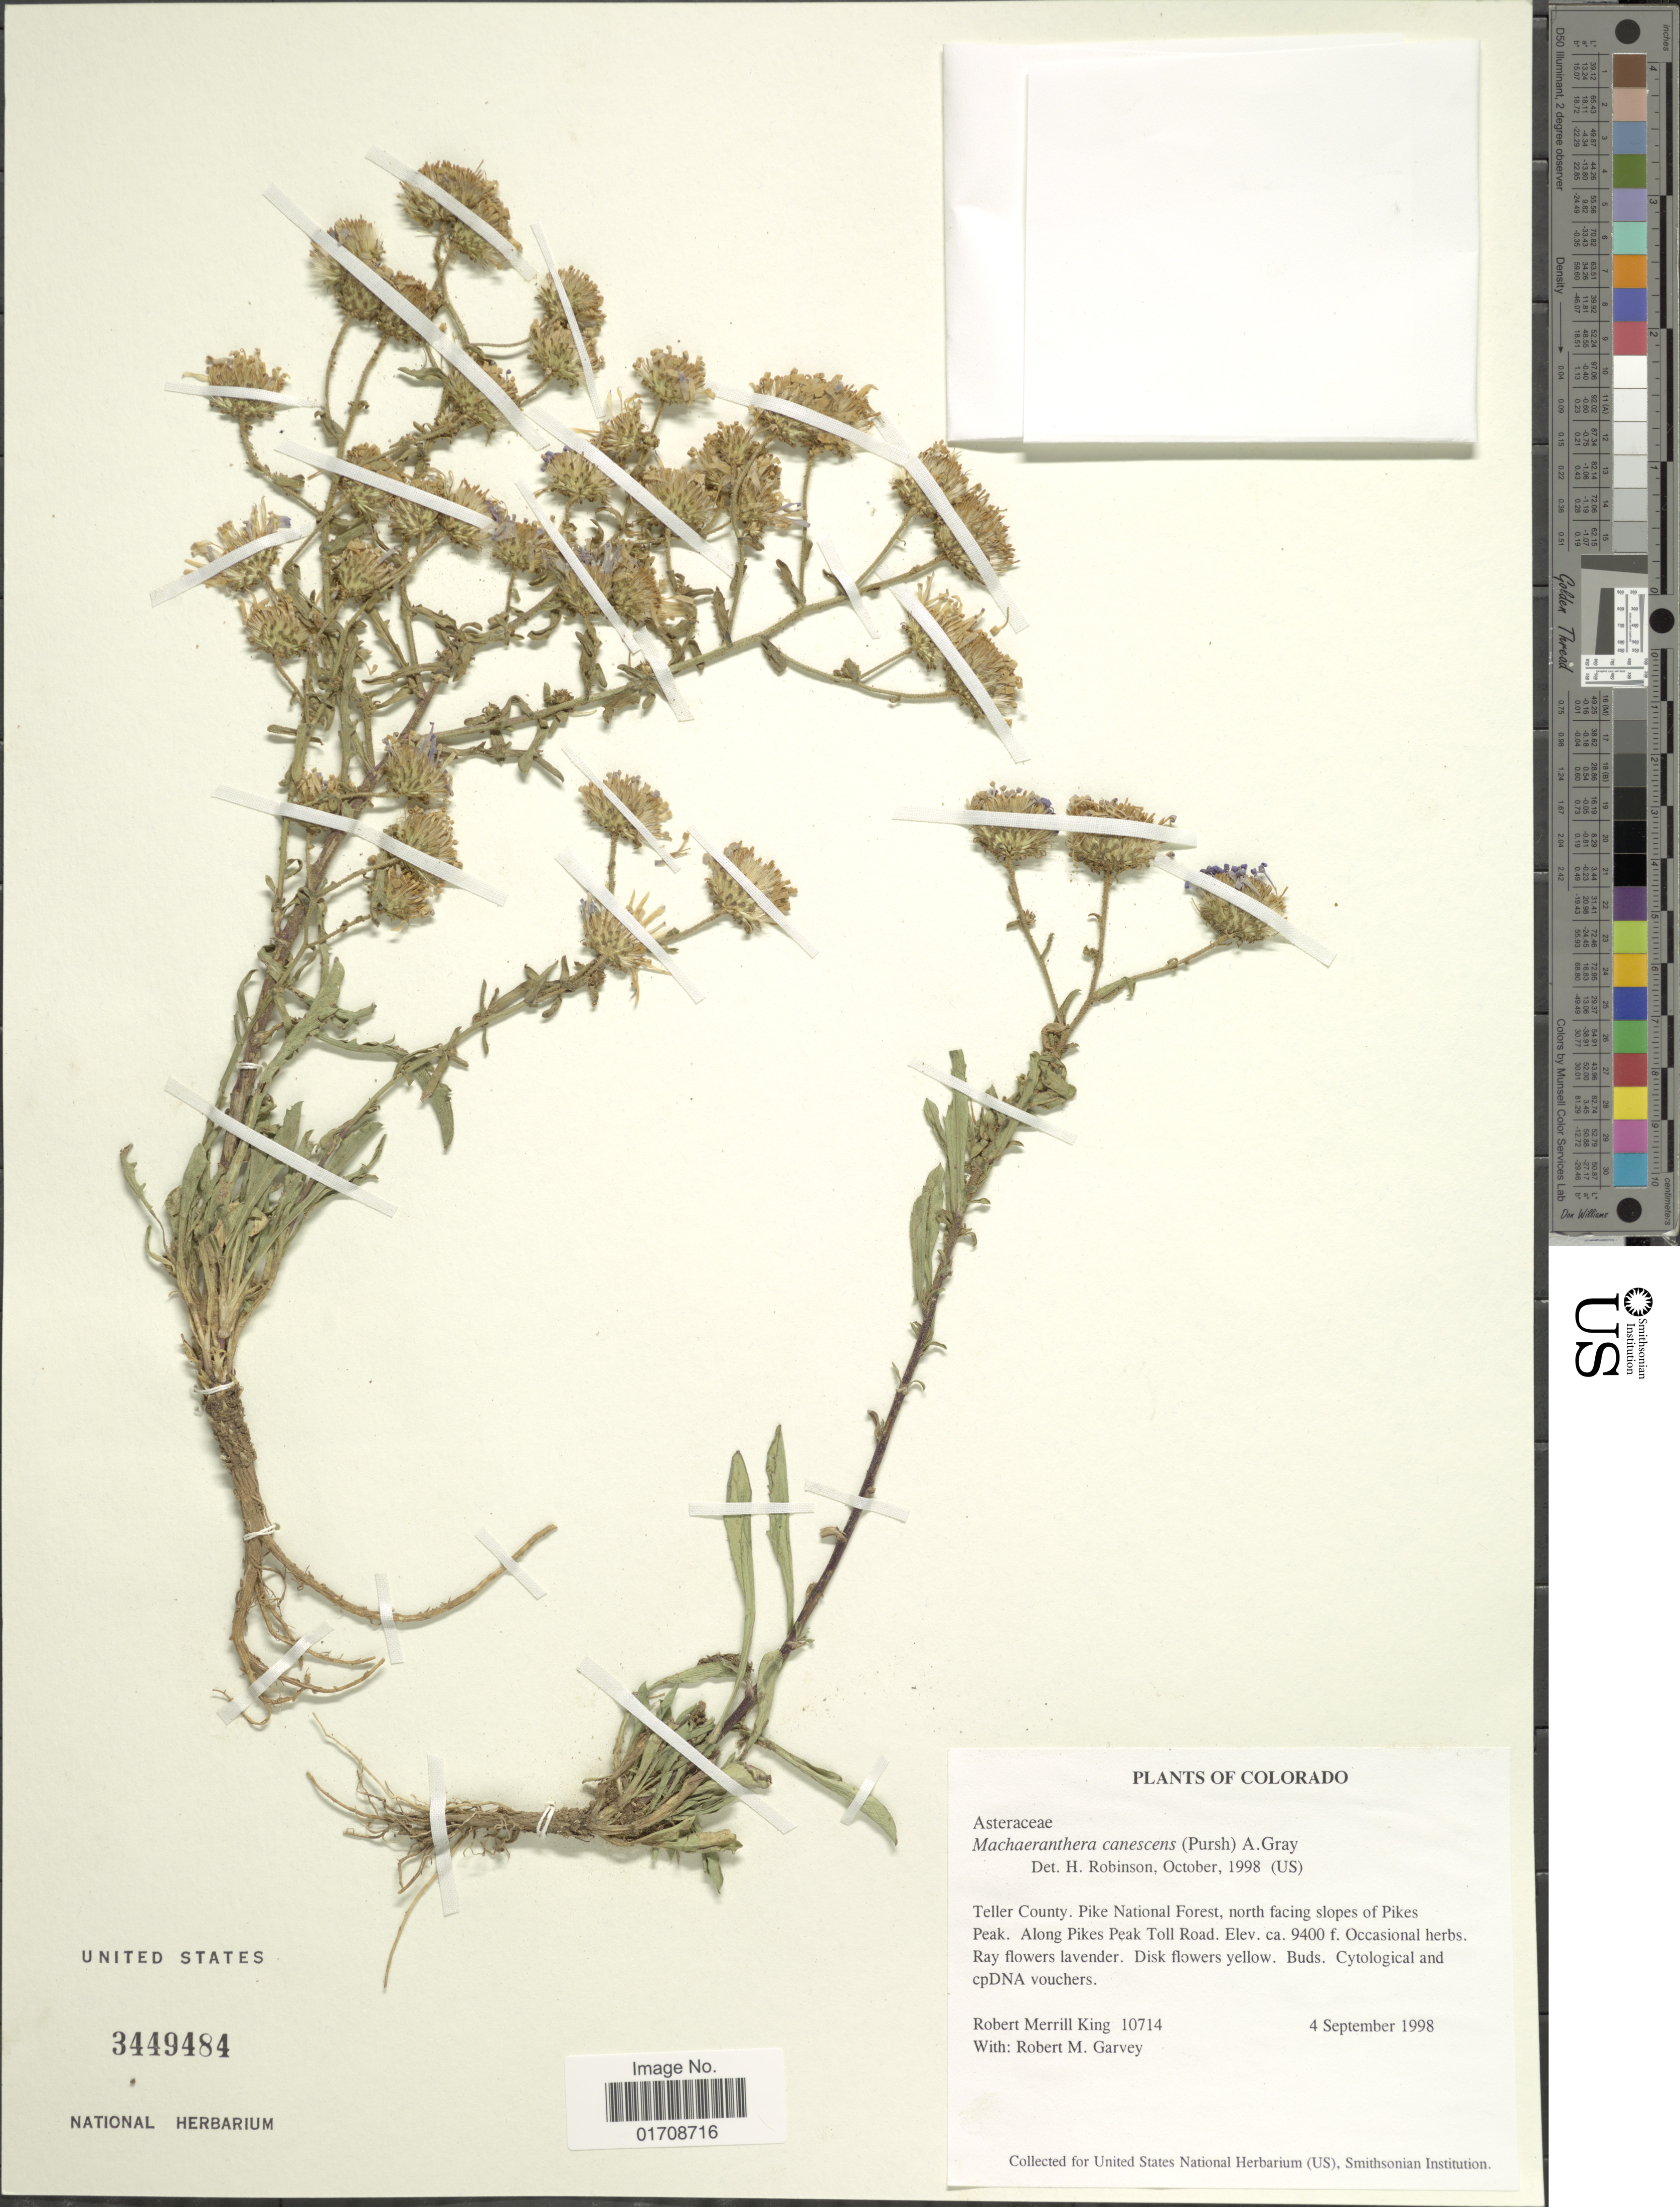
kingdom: Plantae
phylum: Tracheophyta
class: Magnoliopsida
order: Asterales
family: Asteraceae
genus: Machaeranthera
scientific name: Machaeranthera canescens var. leucanthemifolius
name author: (Greene) S.L. Welsh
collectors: R. M. King & R. Garvey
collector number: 10714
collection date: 1998-09-04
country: United States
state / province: Colorado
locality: Teller County, Pike National Forest, north facing slopes of Pikes Peak, along Pikes Peak Toll Road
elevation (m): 2865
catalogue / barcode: US 3449484